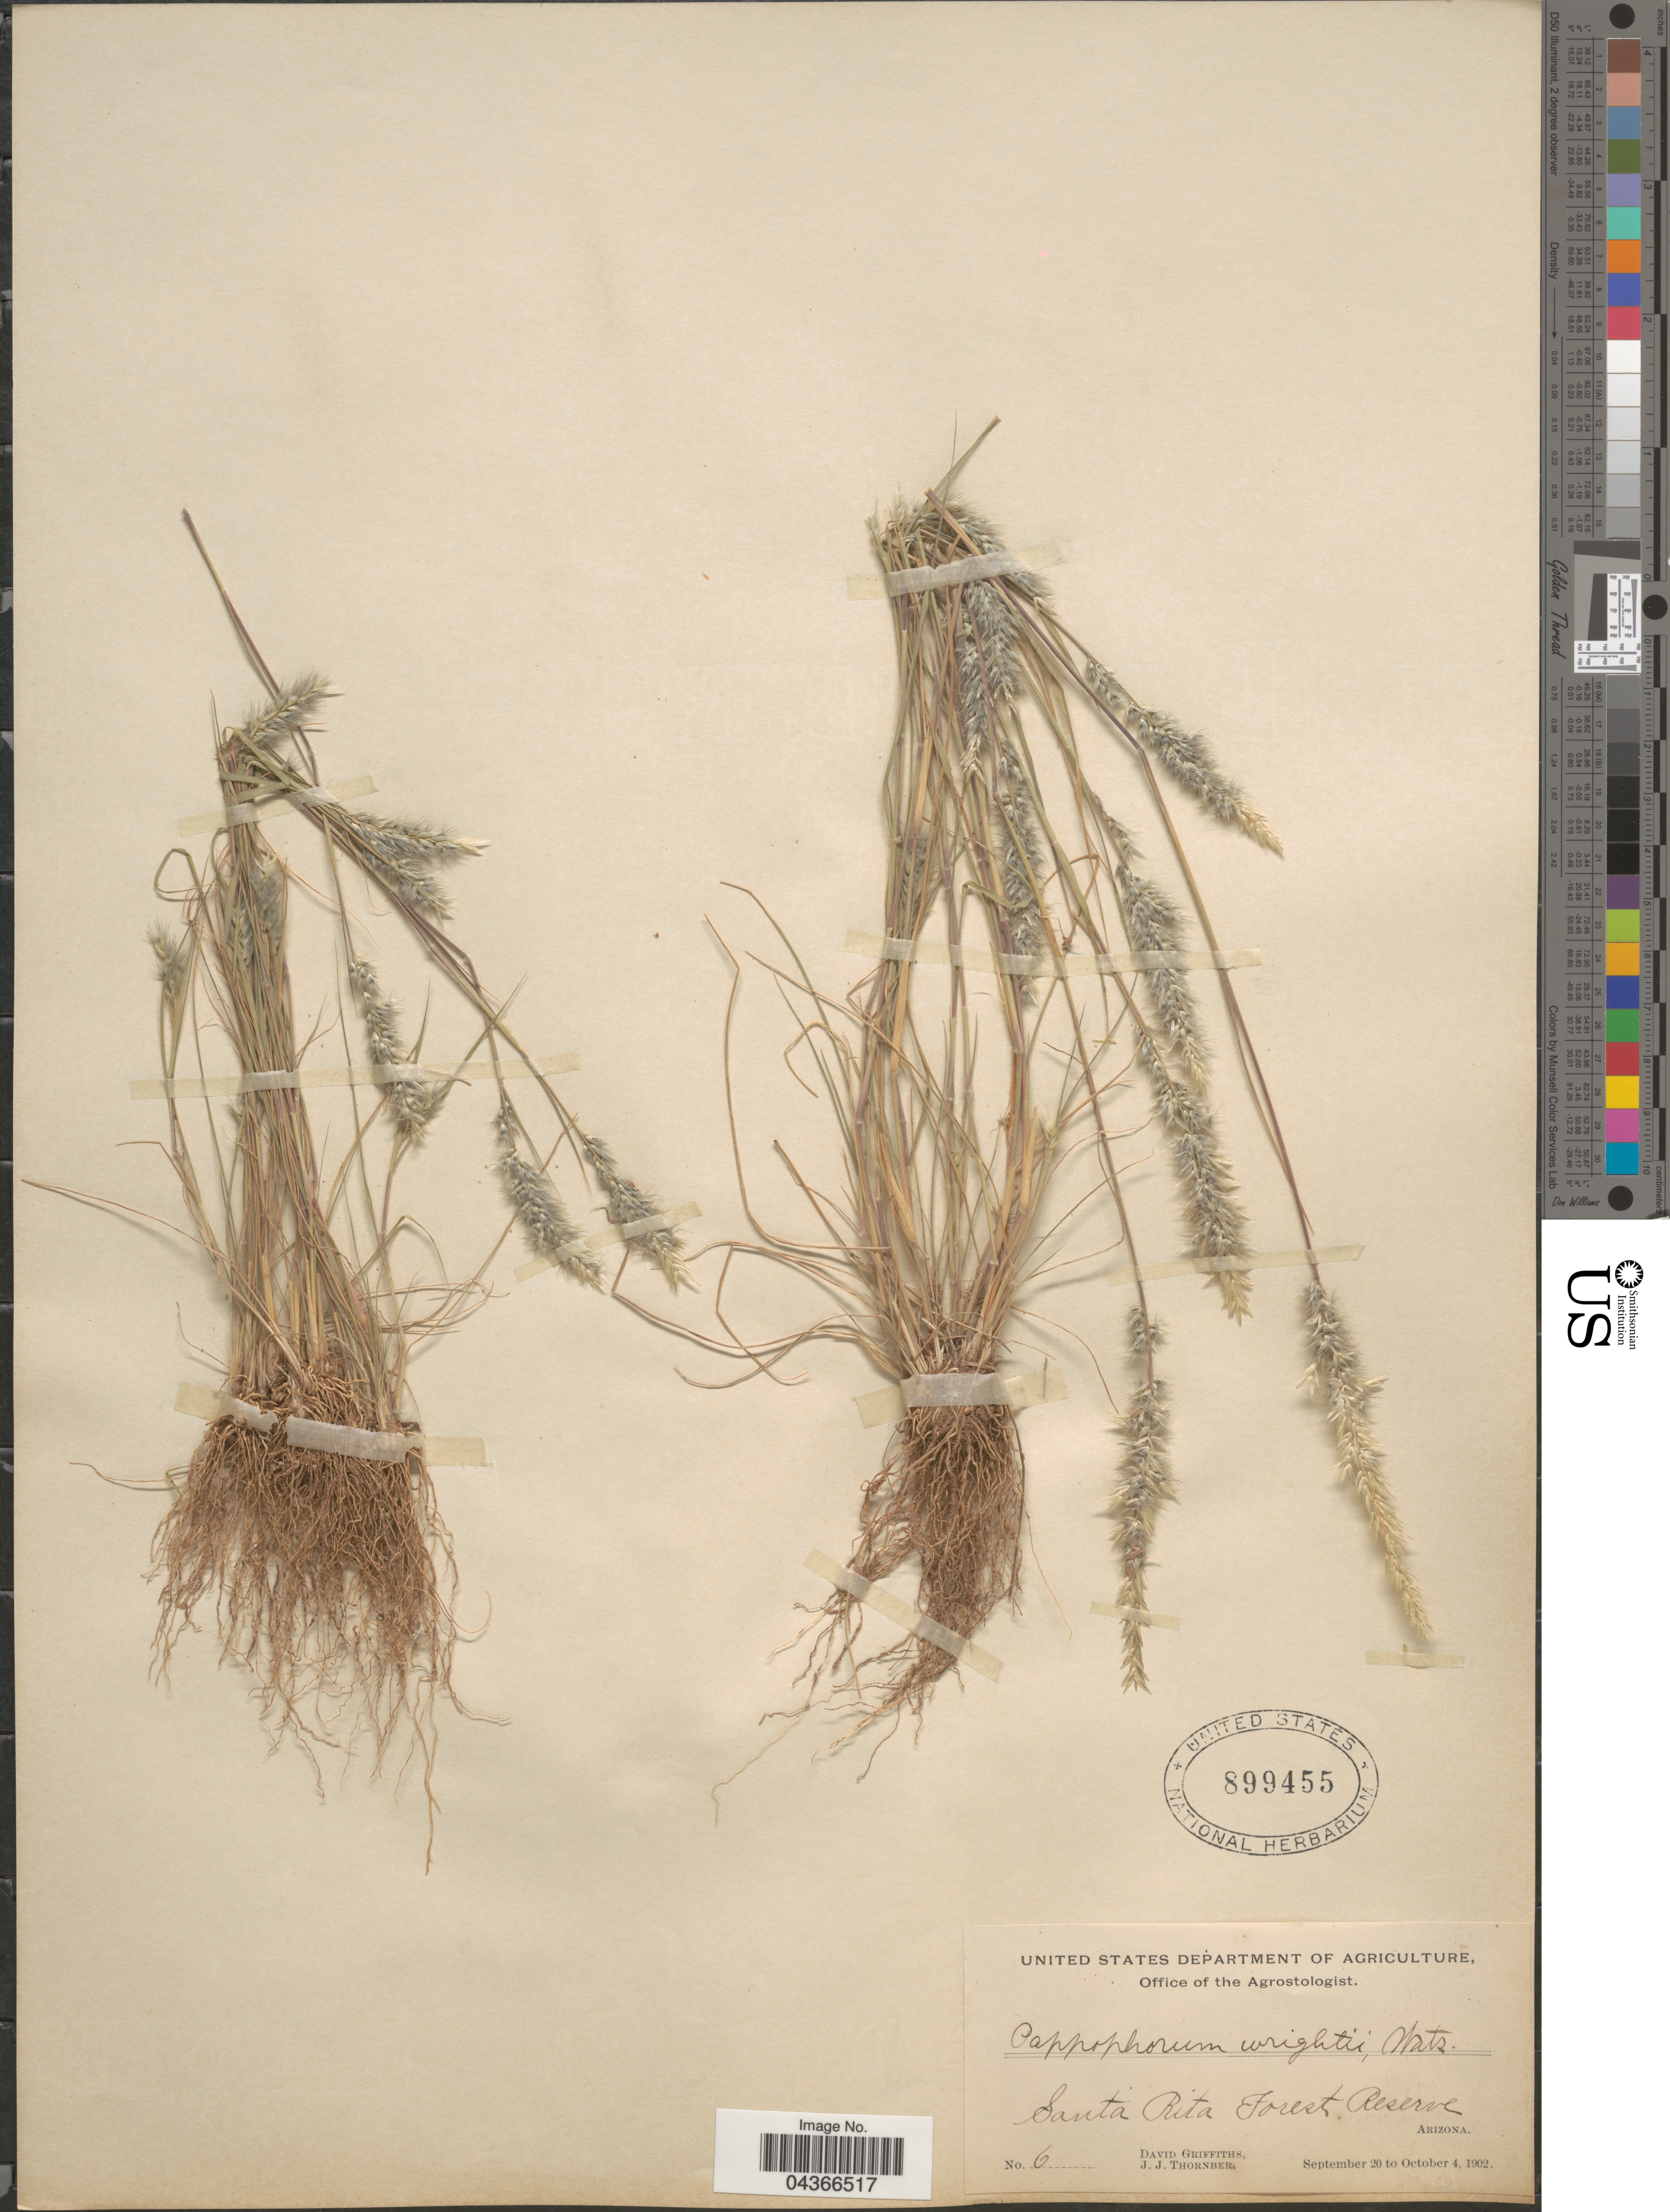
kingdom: Plantae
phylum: Tracheophyta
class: Liliopsida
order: Poales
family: Poaceae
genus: Enneapogon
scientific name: Enneapogon desvauxii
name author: P. Beauv.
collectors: D. Griffiths & J. Thornber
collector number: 6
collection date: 1902-09-20/1902-10-04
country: United States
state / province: Arizona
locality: Santa Rita Forest Reserve.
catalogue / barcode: US 899455